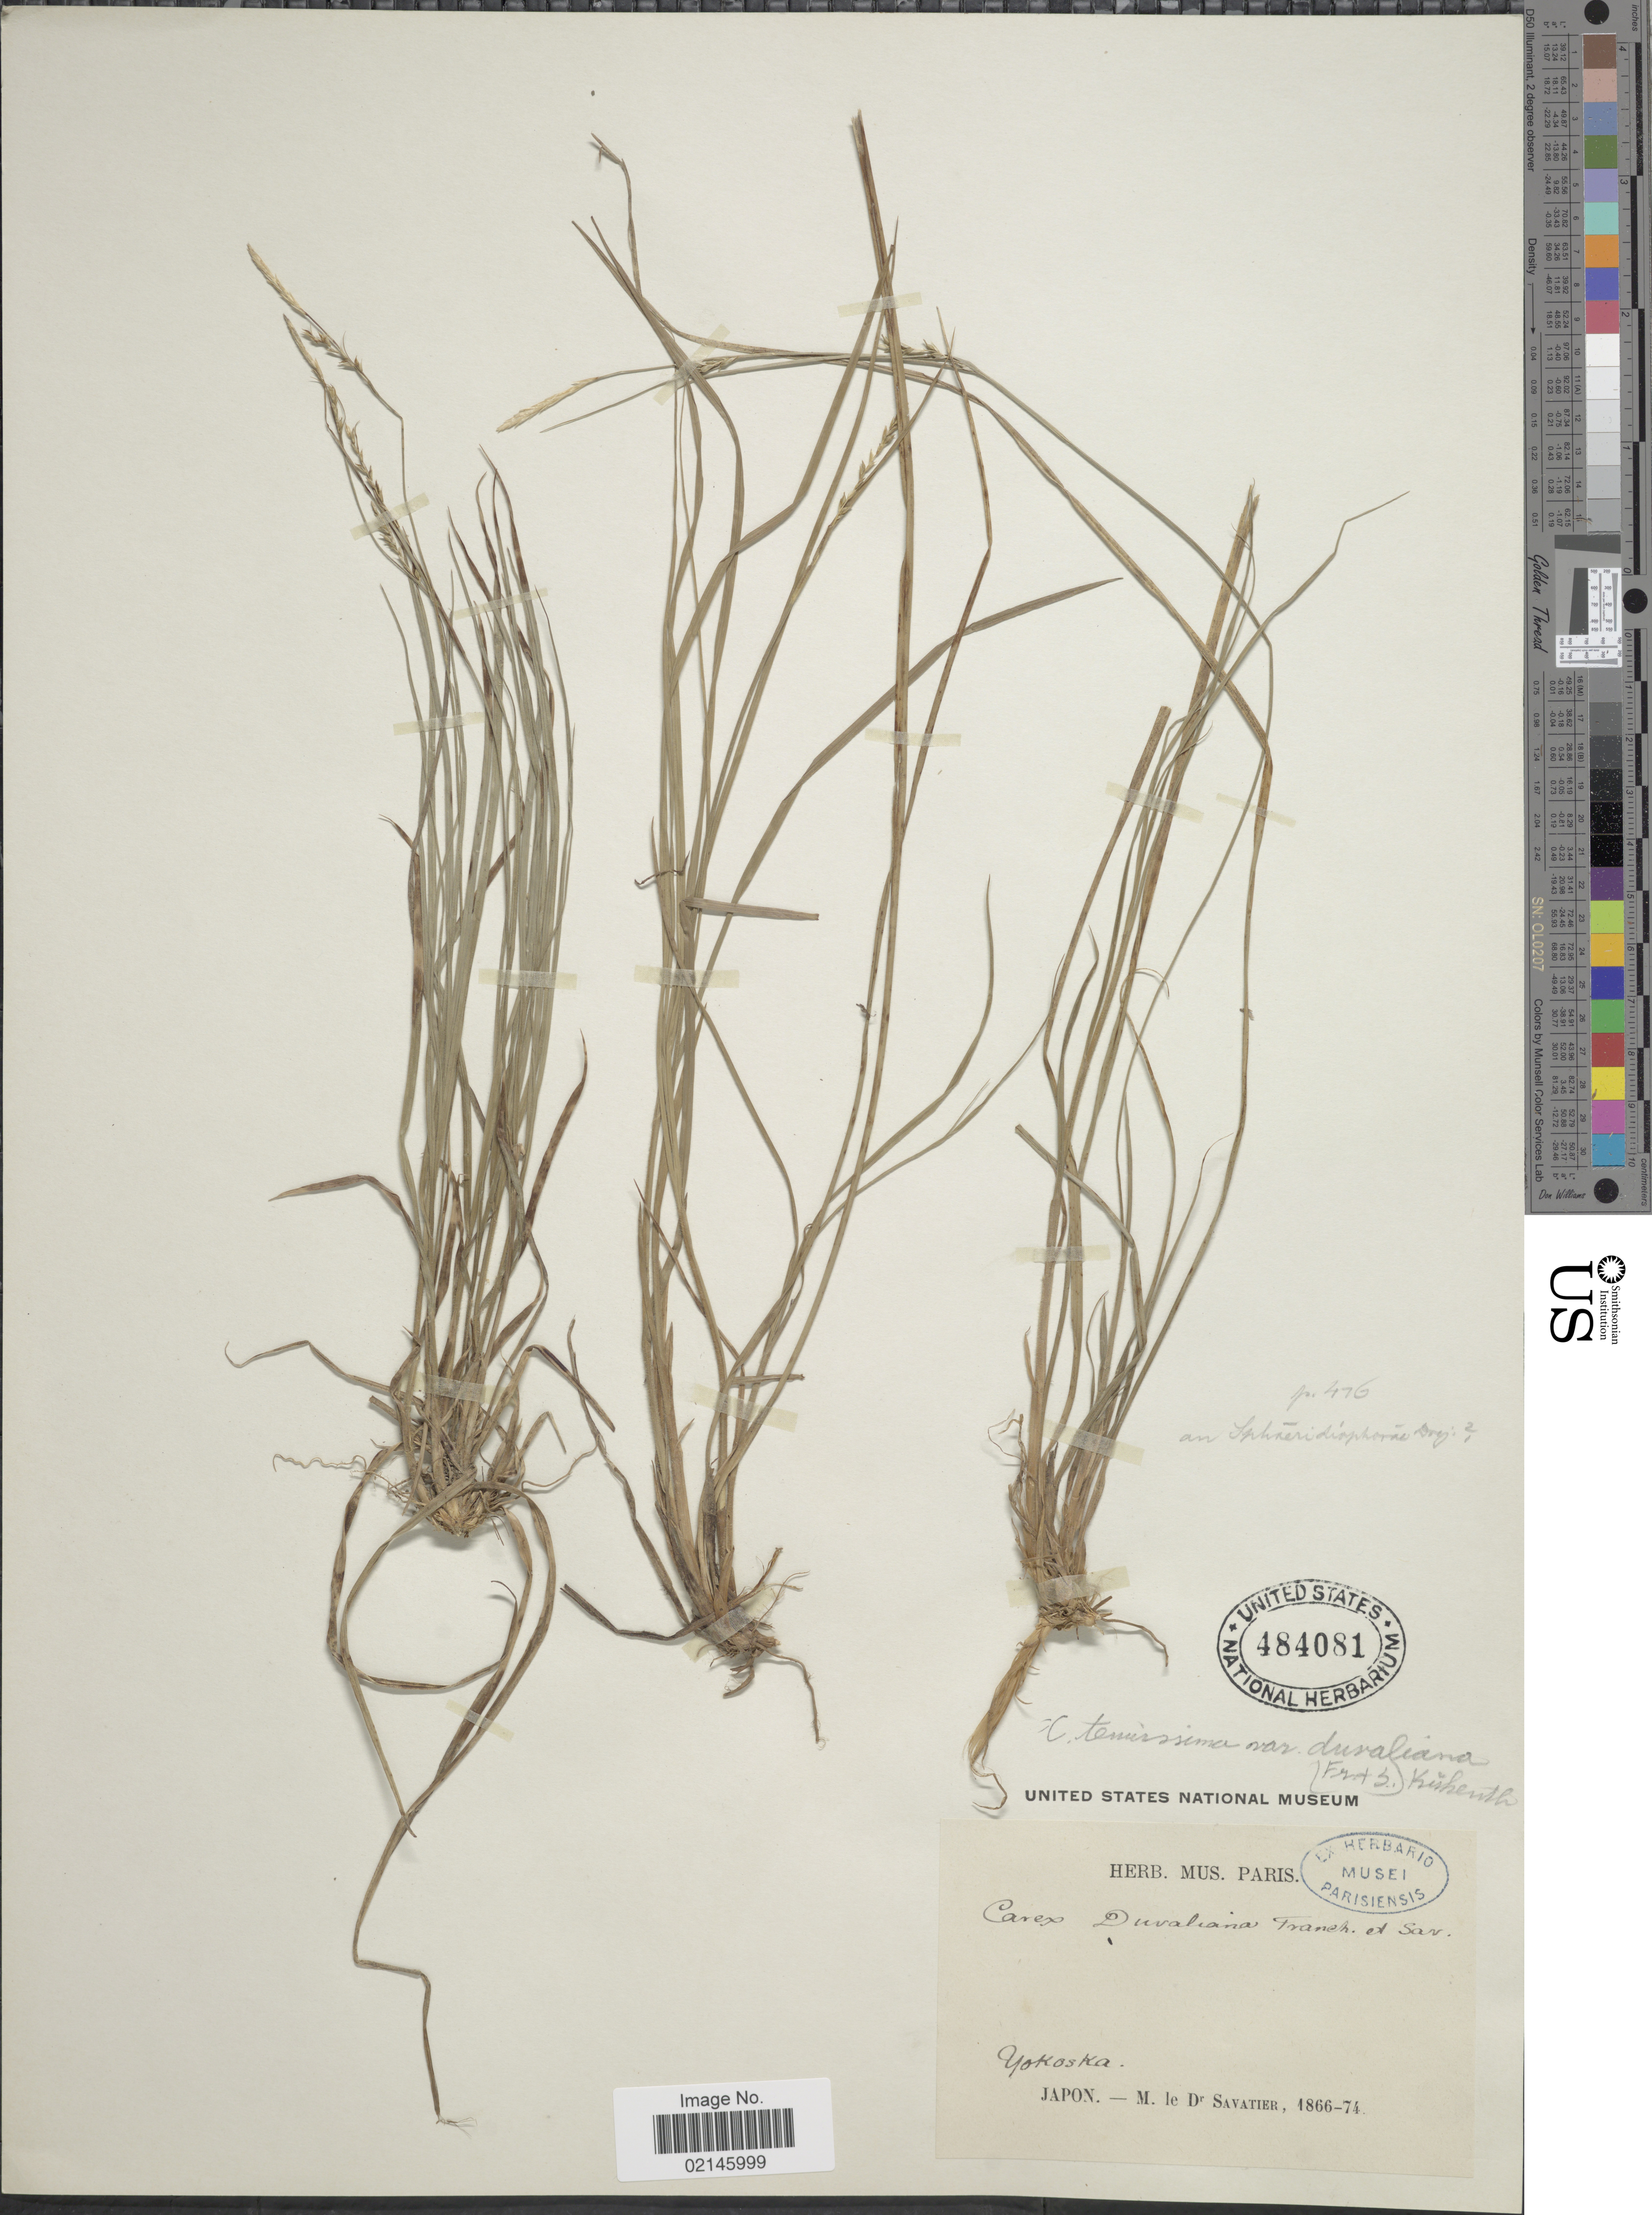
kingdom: Plantae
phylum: Tracheophyta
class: Liliopsida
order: Poales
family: Cyperaceae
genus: Carex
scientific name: Carex tenuissima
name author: Boott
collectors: M. Savatier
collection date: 1866/1874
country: Japan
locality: Yokoska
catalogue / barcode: US 484081